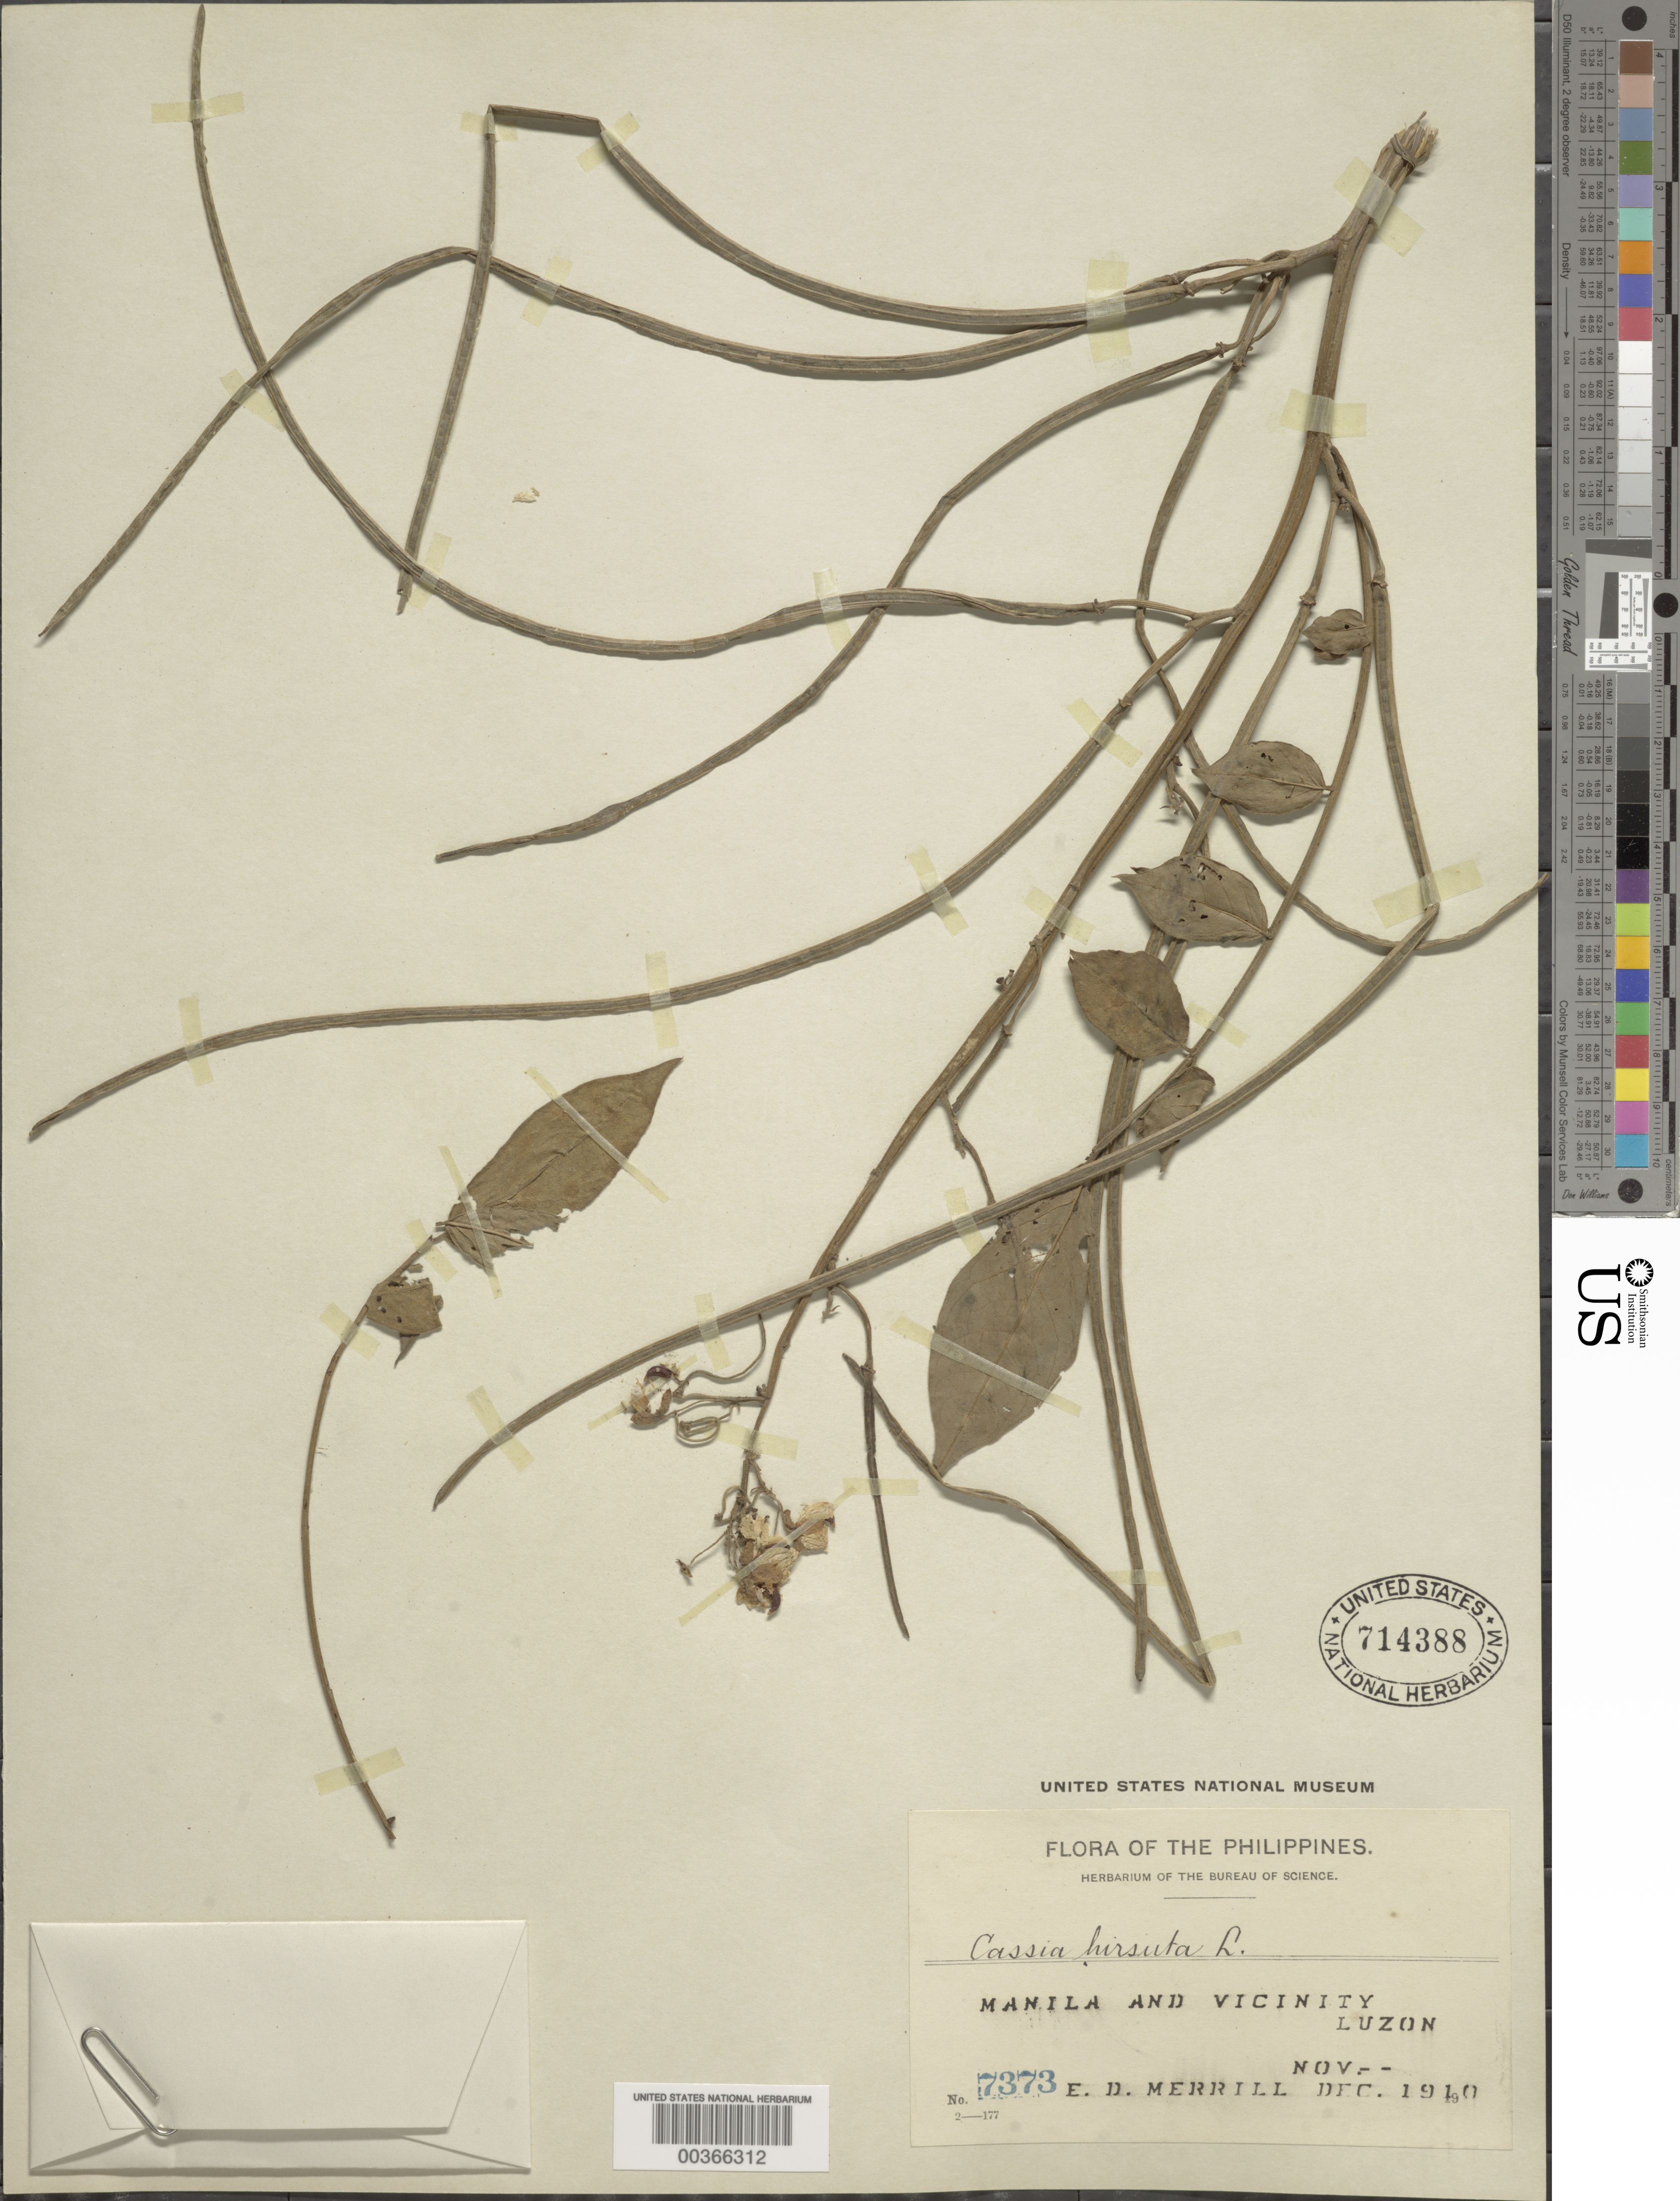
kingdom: Plantae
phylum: Tracheophyta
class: Magnoliopsida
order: Fabales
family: Fabaceae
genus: Senna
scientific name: Senna hirsuta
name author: (L.) H.S. Irwin & Barneby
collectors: E. D. Merrill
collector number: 7373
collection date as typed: Dec 1940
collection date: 1940-12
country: Philippines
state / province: National Capital Region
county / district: Manila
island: Luzon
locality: Manila and vicinity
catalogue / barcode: US 714388